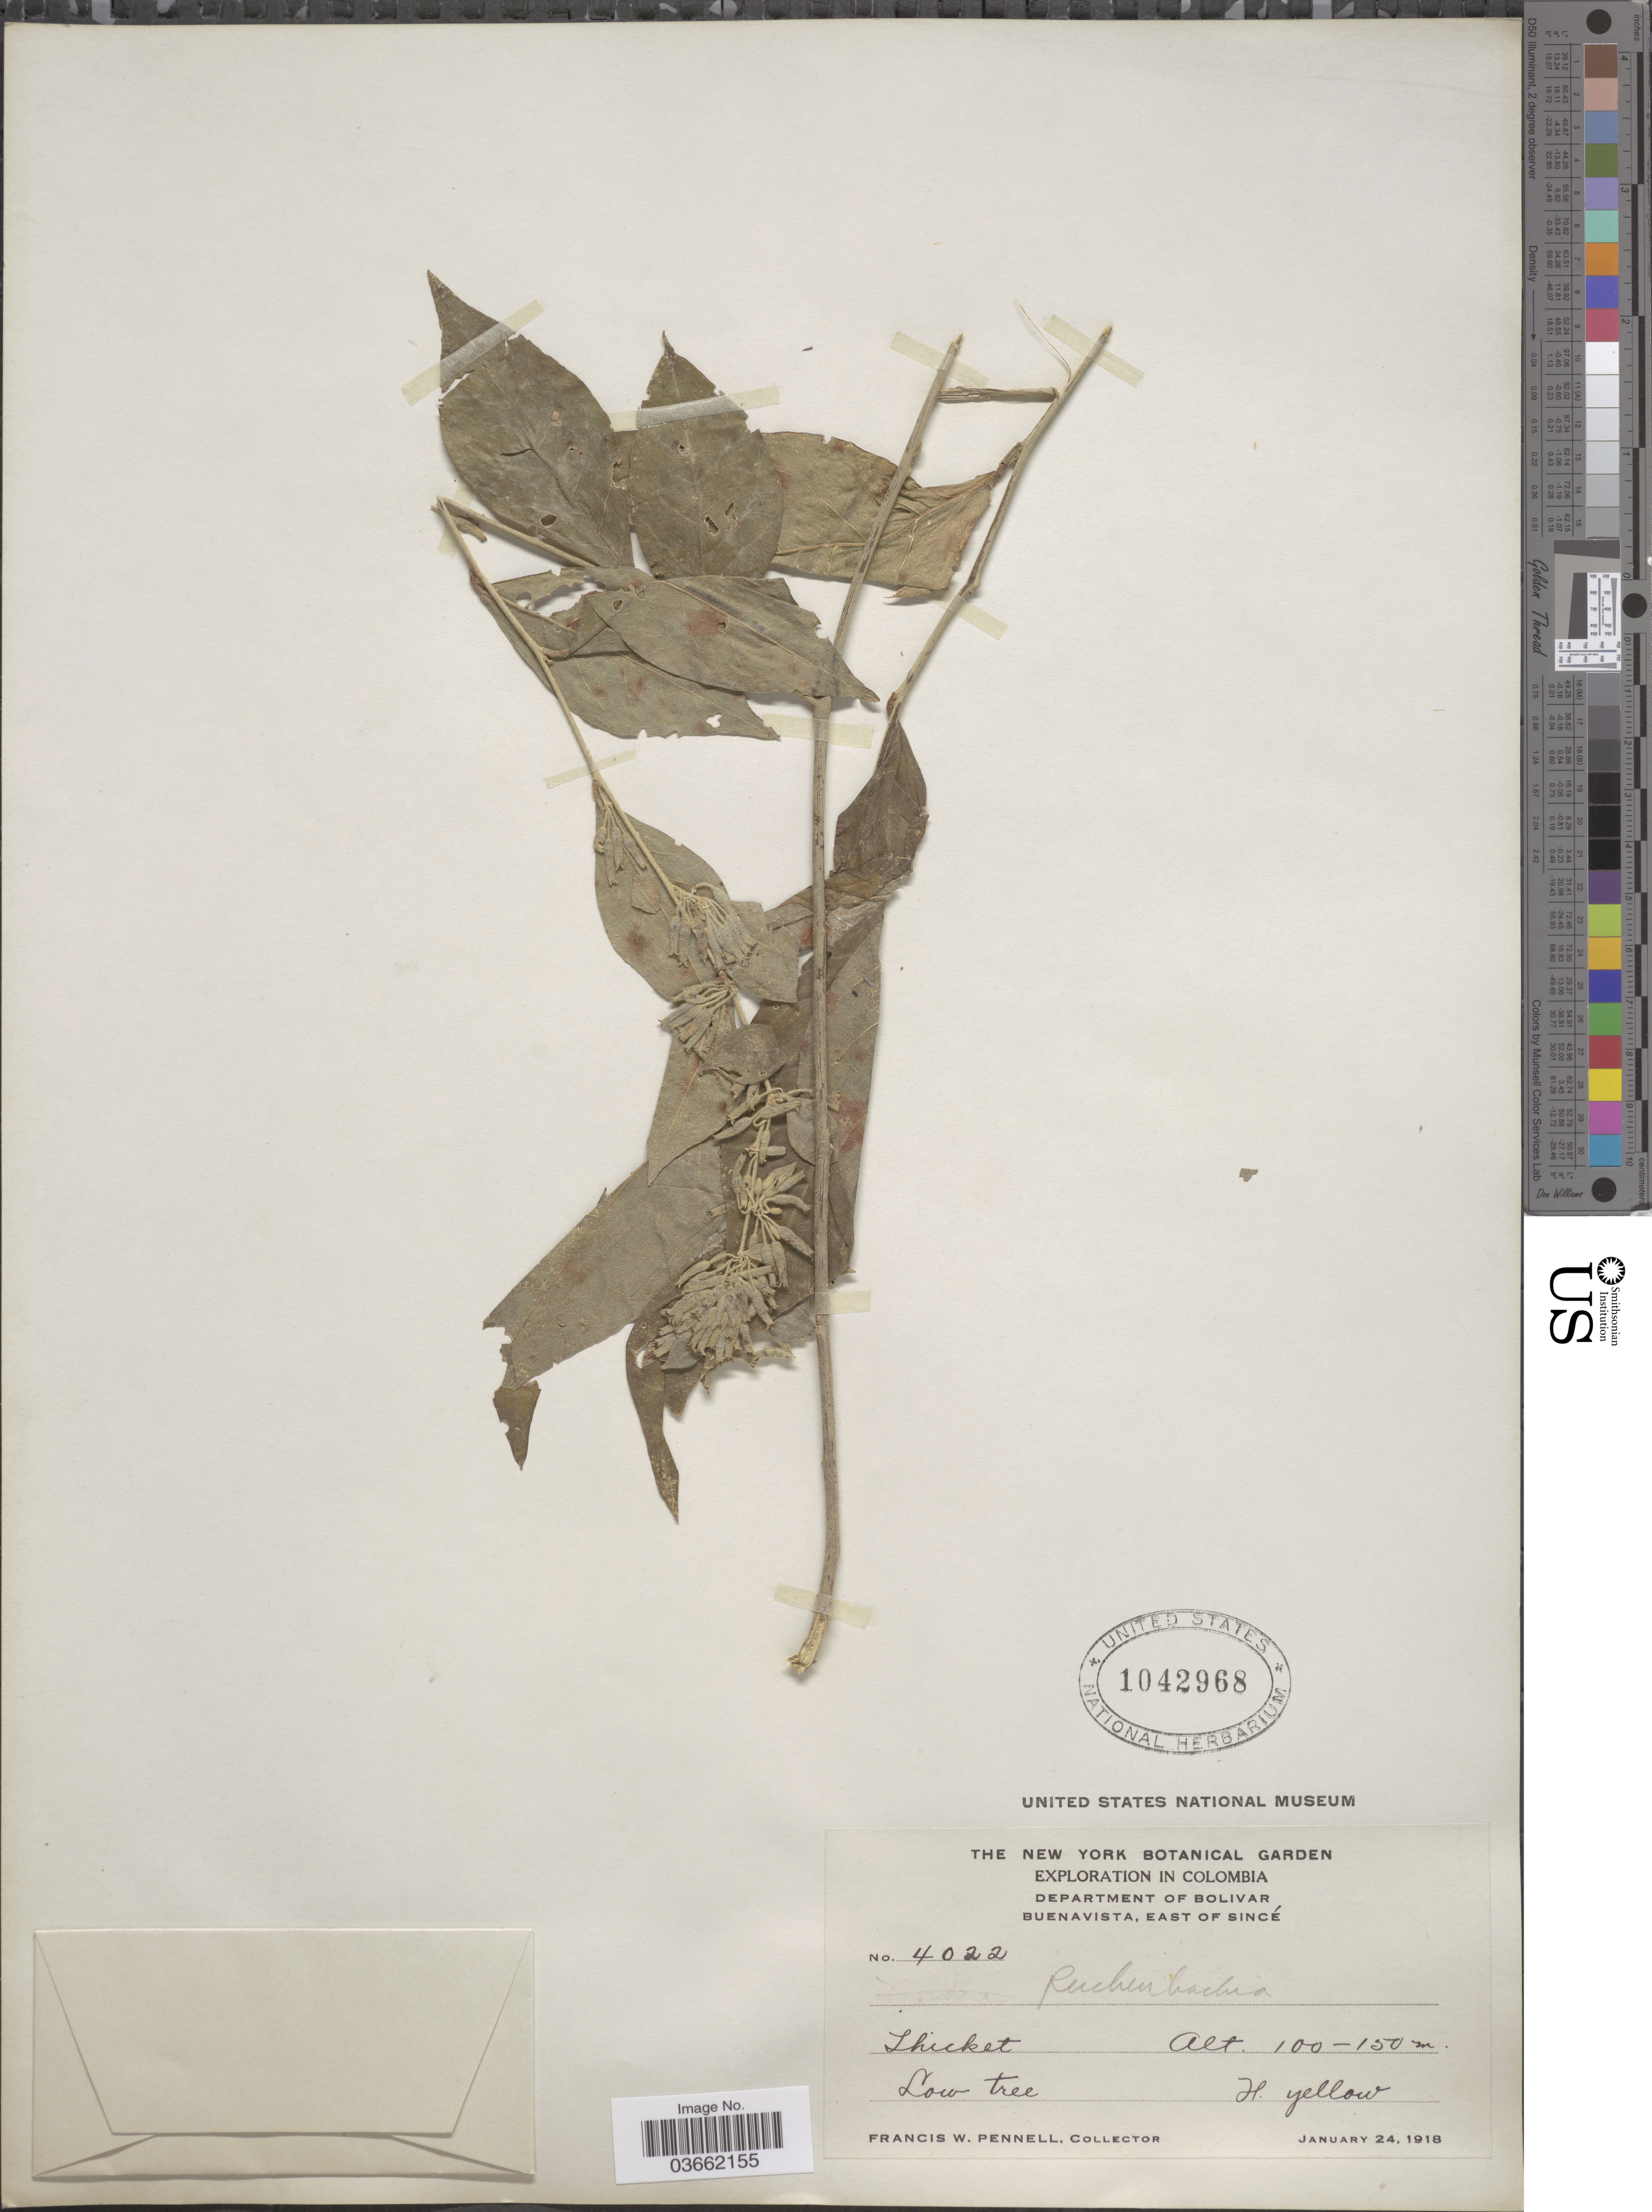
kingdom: Plantae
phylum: Tracheophyta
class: Magnoliopsida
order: Caryophyllales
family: Nyctaginaceae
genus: Reichenbachia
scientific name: Reichenbachia sp.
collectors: F. W. Pennell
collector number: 4022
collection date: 1918-01-24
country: Colombia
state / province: Bolívar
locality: Department of Bolivar. Buenavista, East of Sincé.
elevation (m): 100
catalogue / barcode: US 1042968